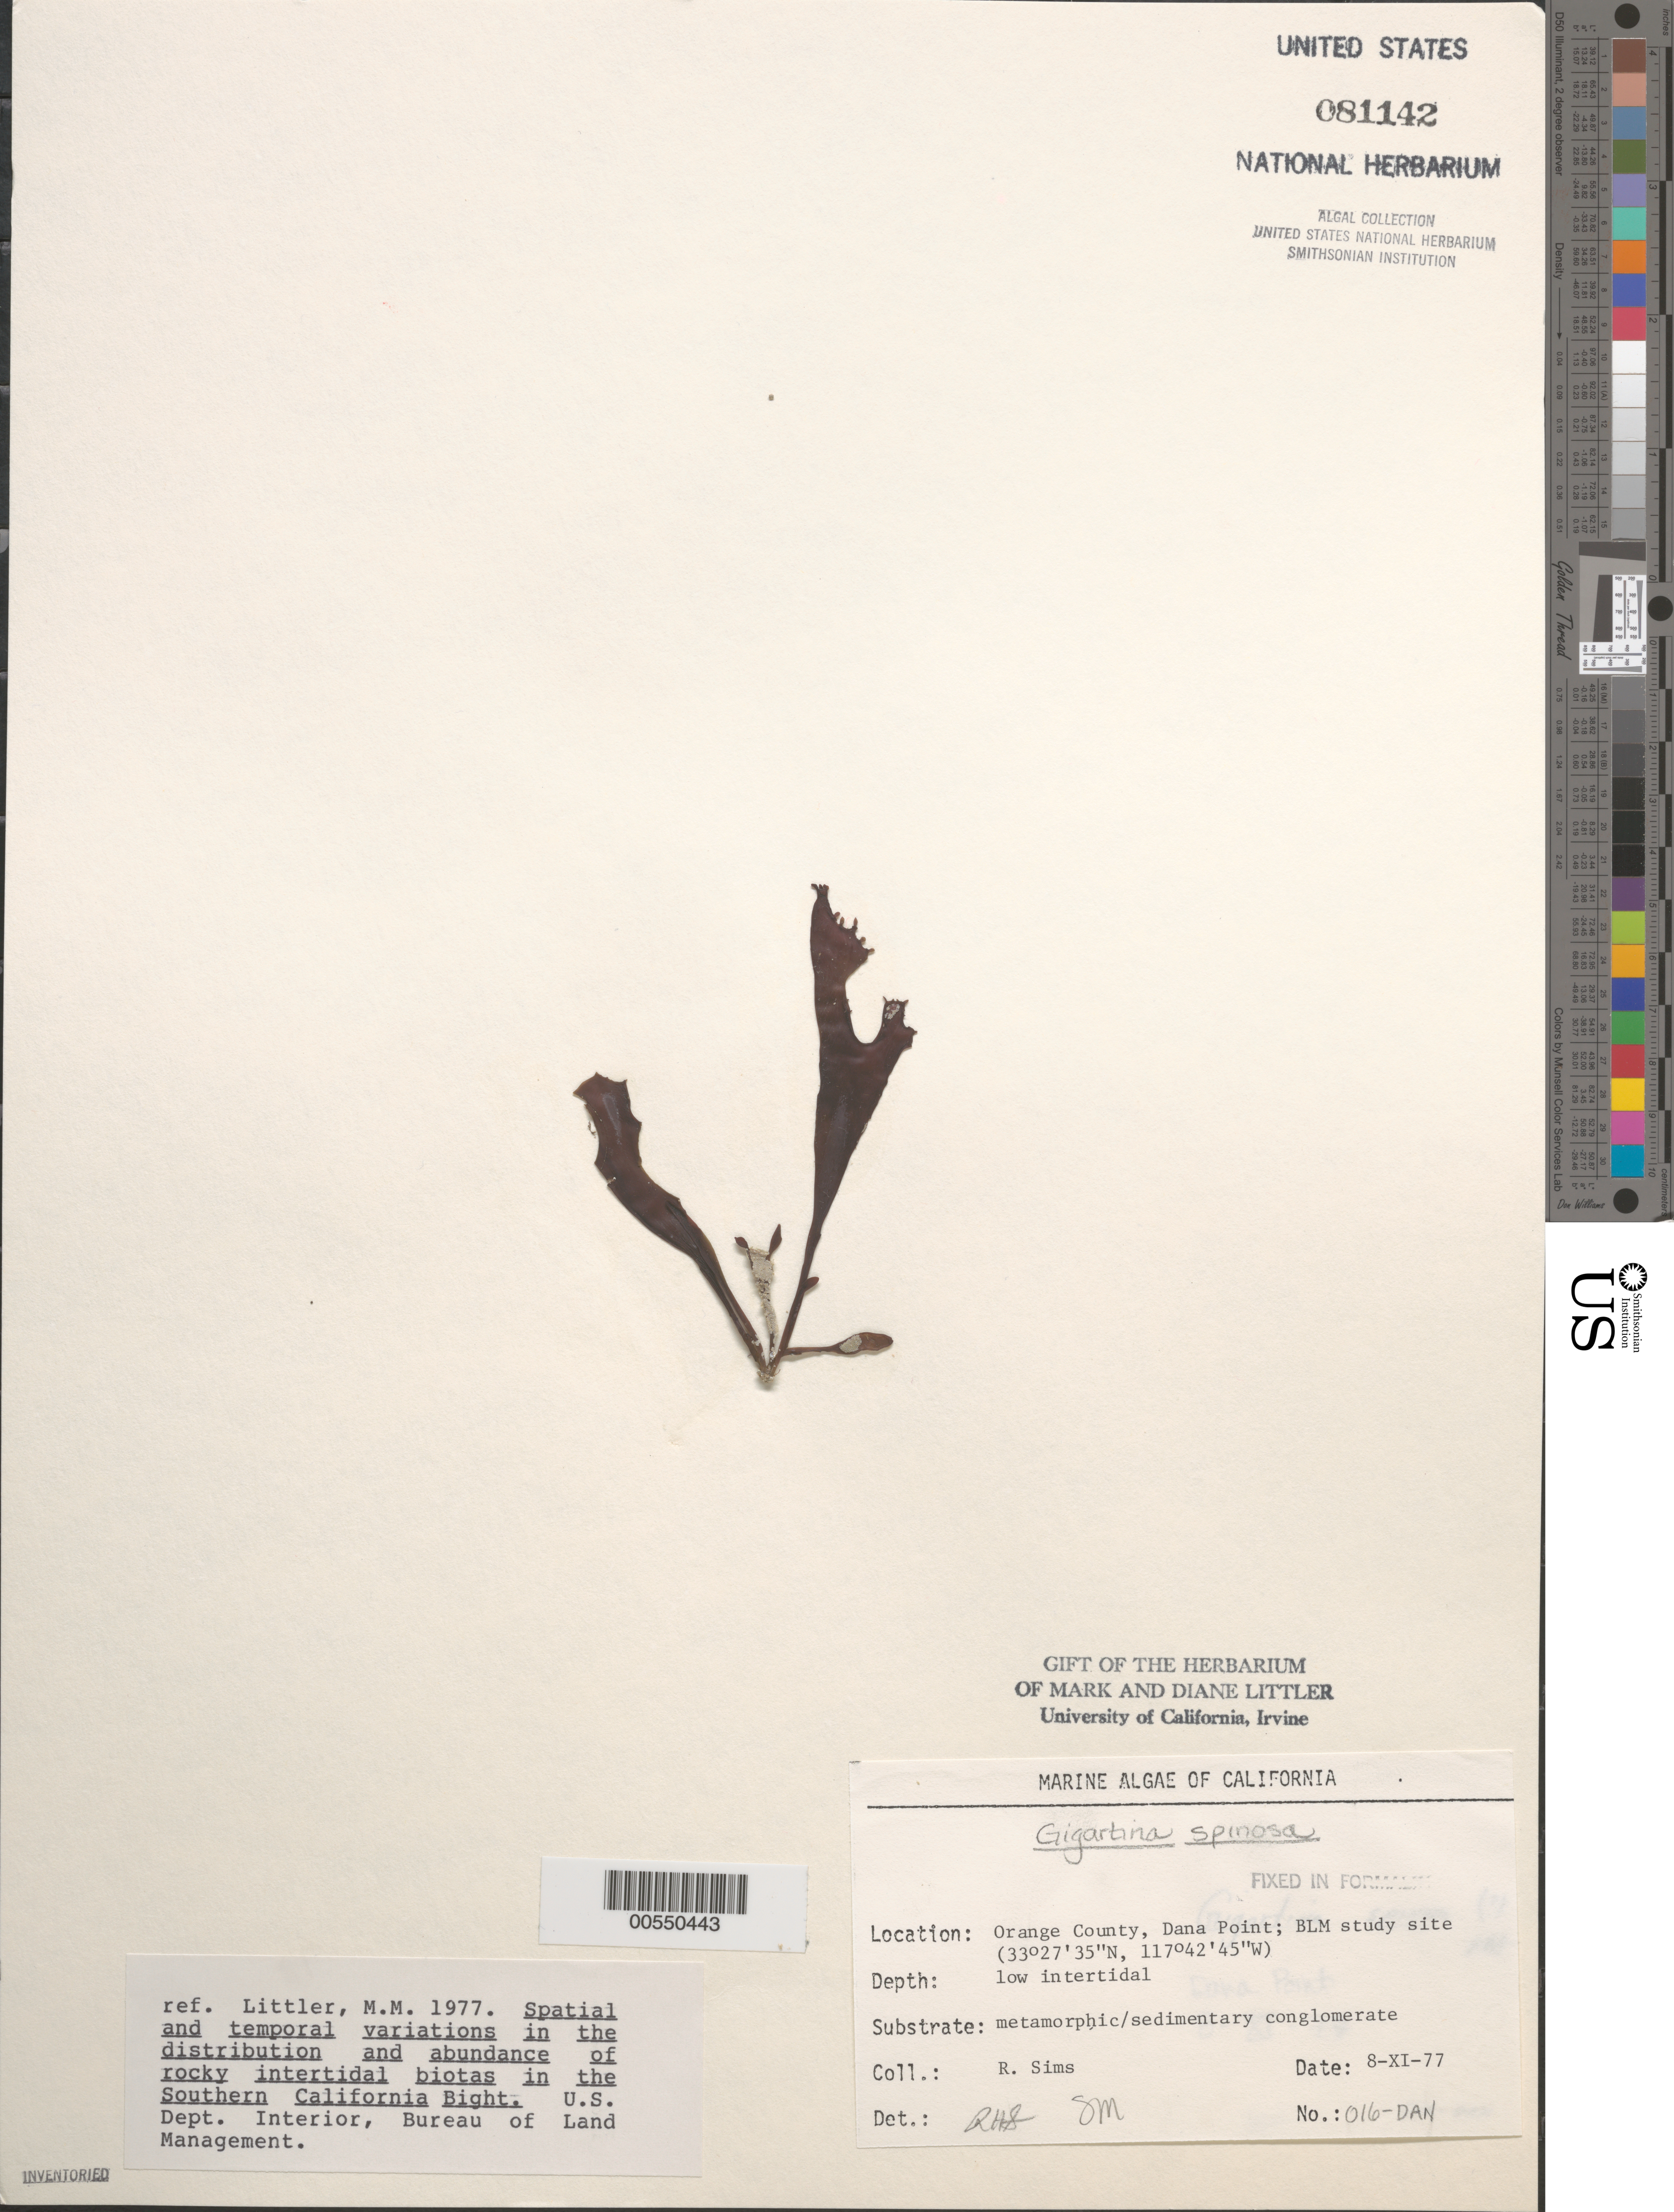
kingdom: Plantae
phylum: Rhodophyta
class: Florideophyceae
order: Gigartinales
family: Gigartinaceae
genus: Chondracanthus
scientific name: Chondracanthus spinosus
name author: (Kütz.) Guiry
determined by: Algae name updating Project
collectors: R. H. Sims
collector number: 016-DAN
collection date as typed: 08 Nov 1977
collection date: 1977-11-08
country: United States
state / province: California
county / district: Orange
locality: Dana Point, 1 km north of marina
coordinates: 33 27'35"N, 117 42'45"W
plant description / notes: BLM-SOCALBIGHT Rocky Intertidal Survey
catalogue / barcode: US 81142